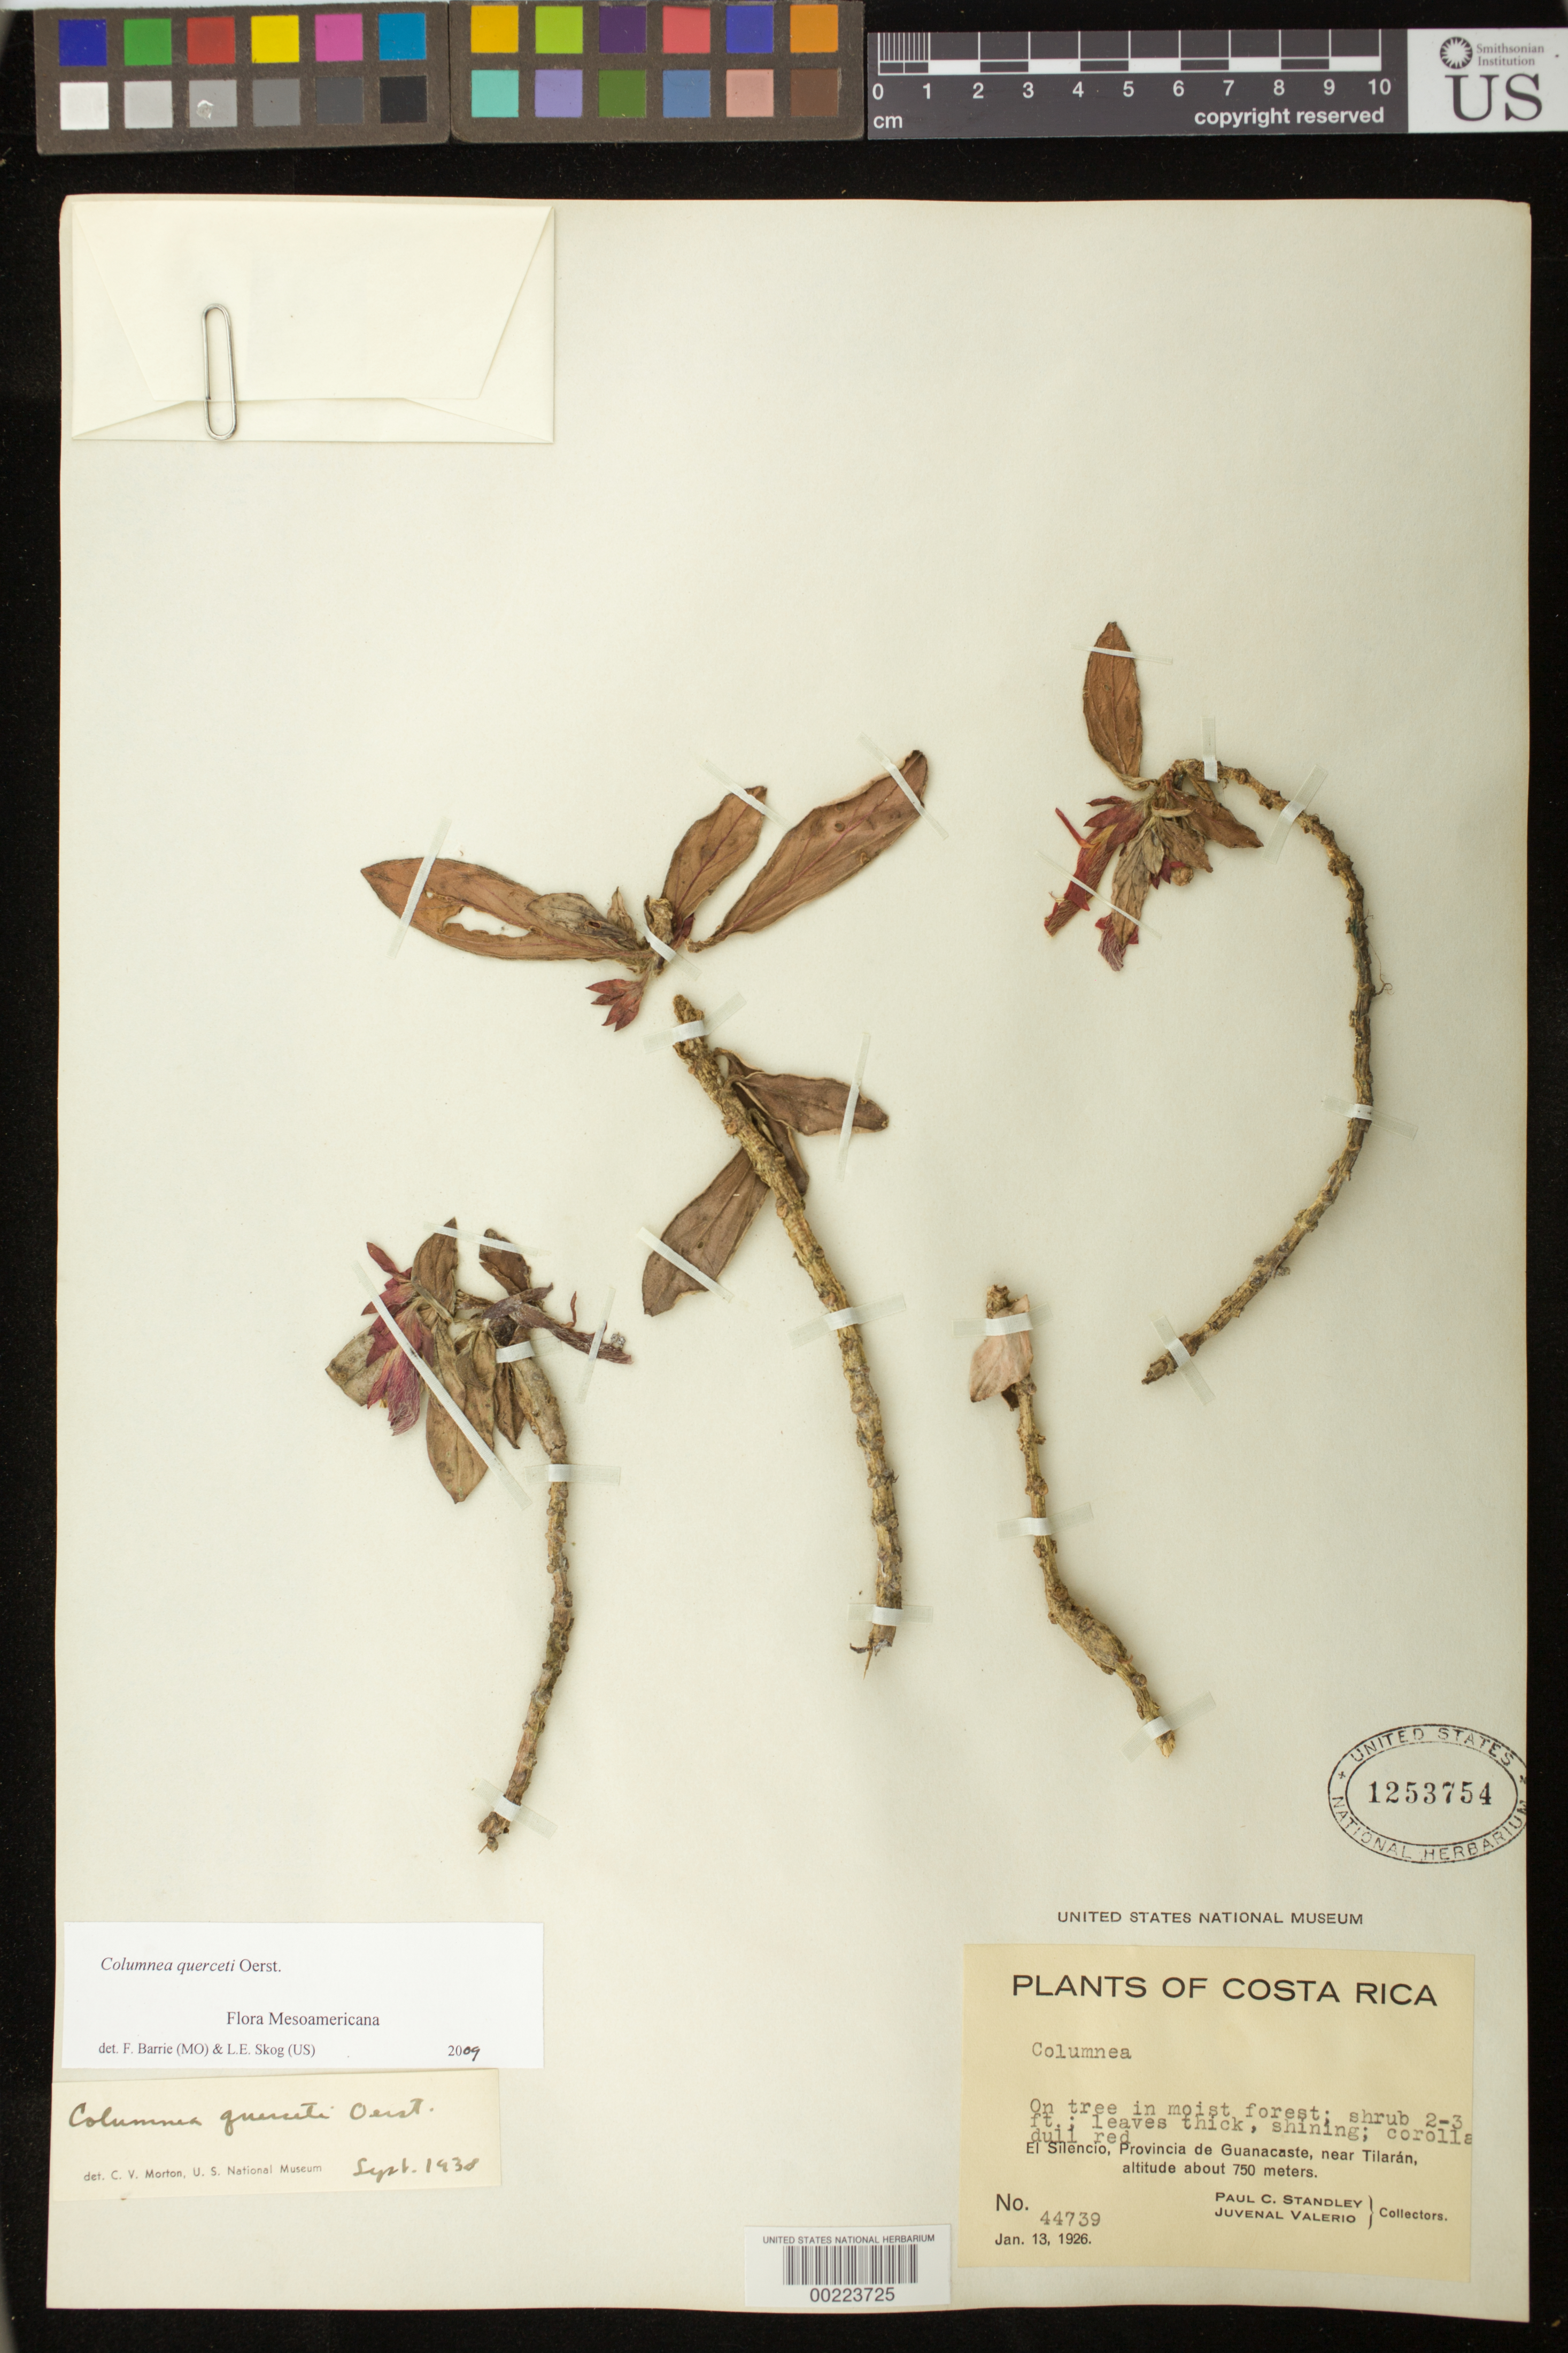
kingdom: Plantae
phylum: Tracheophyta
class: Magnoliopsida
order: Lamiales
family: Gesneriaceae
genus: Columnea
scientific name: Columnea querceti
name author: Oerst.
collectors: P. C. Standley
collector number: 44739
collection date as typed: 13 Jan 1926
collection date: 1926-01-13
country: Costa Rica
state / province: Guanacaste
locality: El Silencio, near Tilaran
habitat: In moist forest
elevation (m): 500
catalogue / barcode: US 1253754